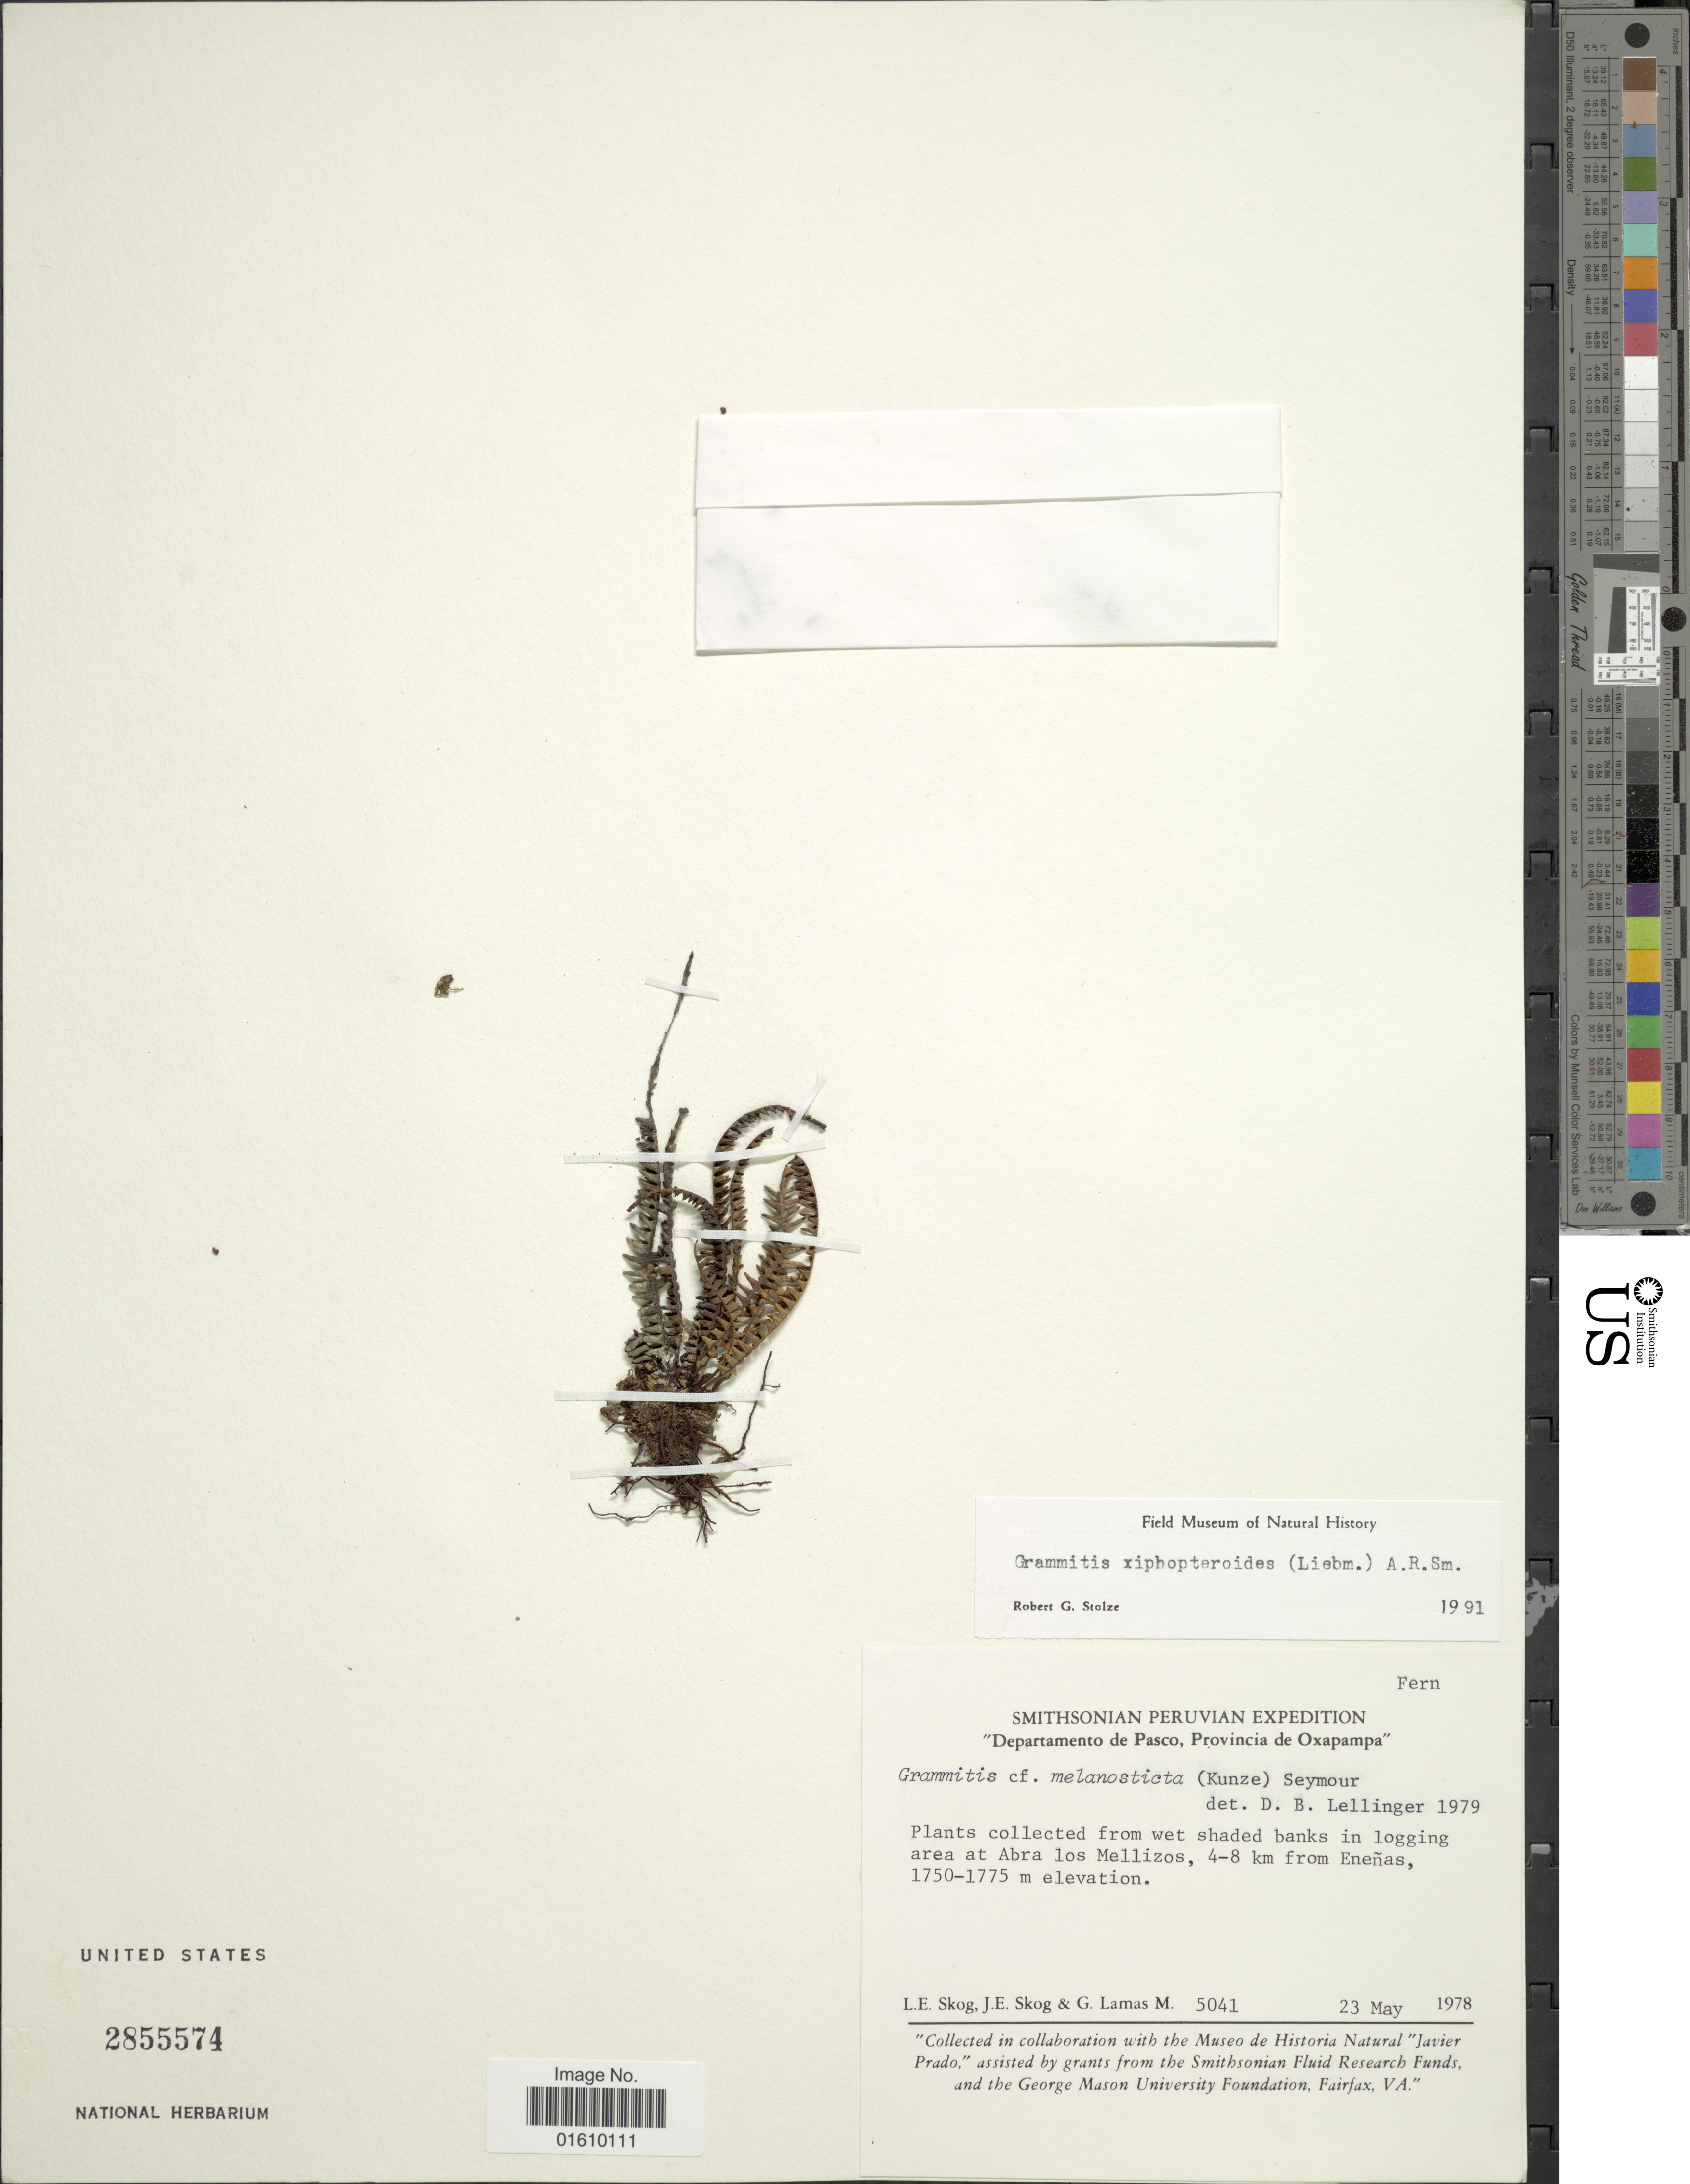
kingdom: Plantae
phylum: Tracheophyta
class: Polypodiopsida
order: Polypodiales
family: Polypodiaceae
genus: Melpomene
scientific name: Melpomene xiphopteroides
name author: (Liebm.) A.R. Sm. & R.C. Moran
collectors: L. E. Skog, J. E. Skog & G. Lamas M.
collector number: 5041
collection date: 1978-05-23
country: Peru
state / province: Pasco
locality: Province de Oxapampa, wet shaded banks in logging area at Abra los Mellizos, 4-8 km from Eneñas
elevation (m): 1750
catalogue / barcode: US 2855574